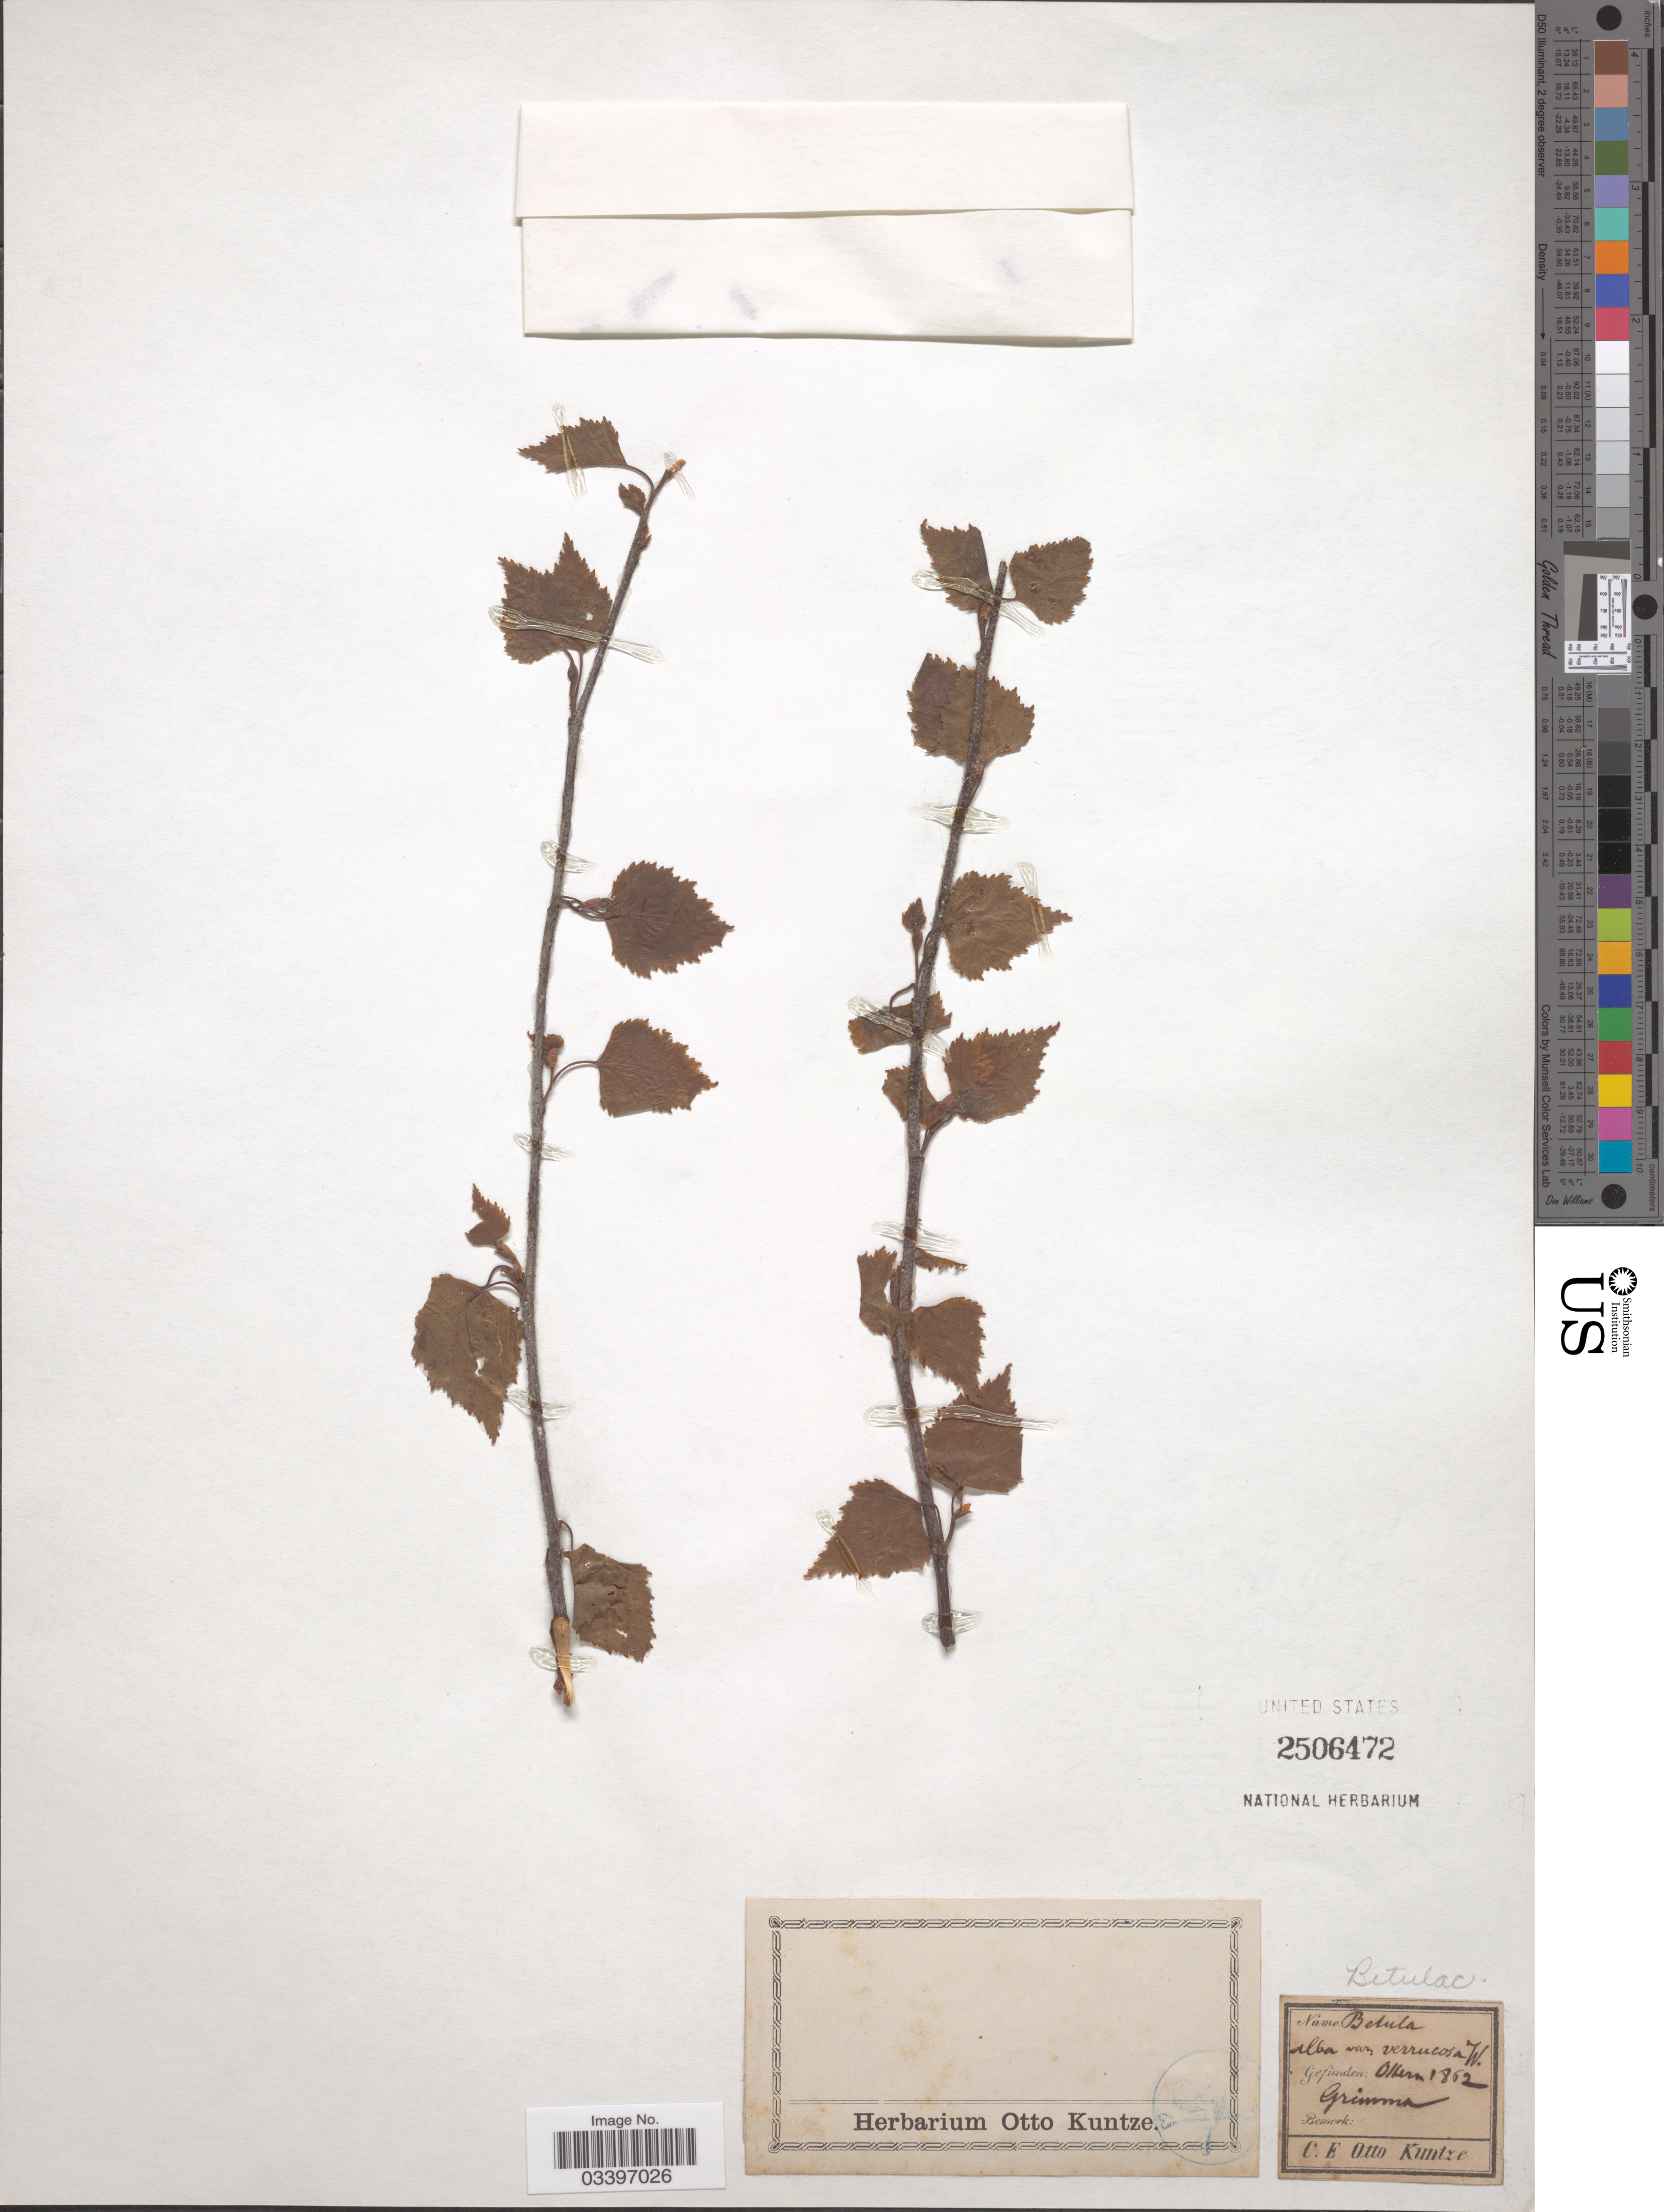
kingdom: Plantae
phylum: Tracheophyta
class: Magnoliopsida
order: Fagales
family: Betulaceae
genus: Betula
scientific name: Betula pendula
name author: Roth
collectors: C.E.O. Kuntze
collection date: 1862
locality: Olhern Grimma [interpreted] [unsure placement]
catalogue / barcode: US 2506472